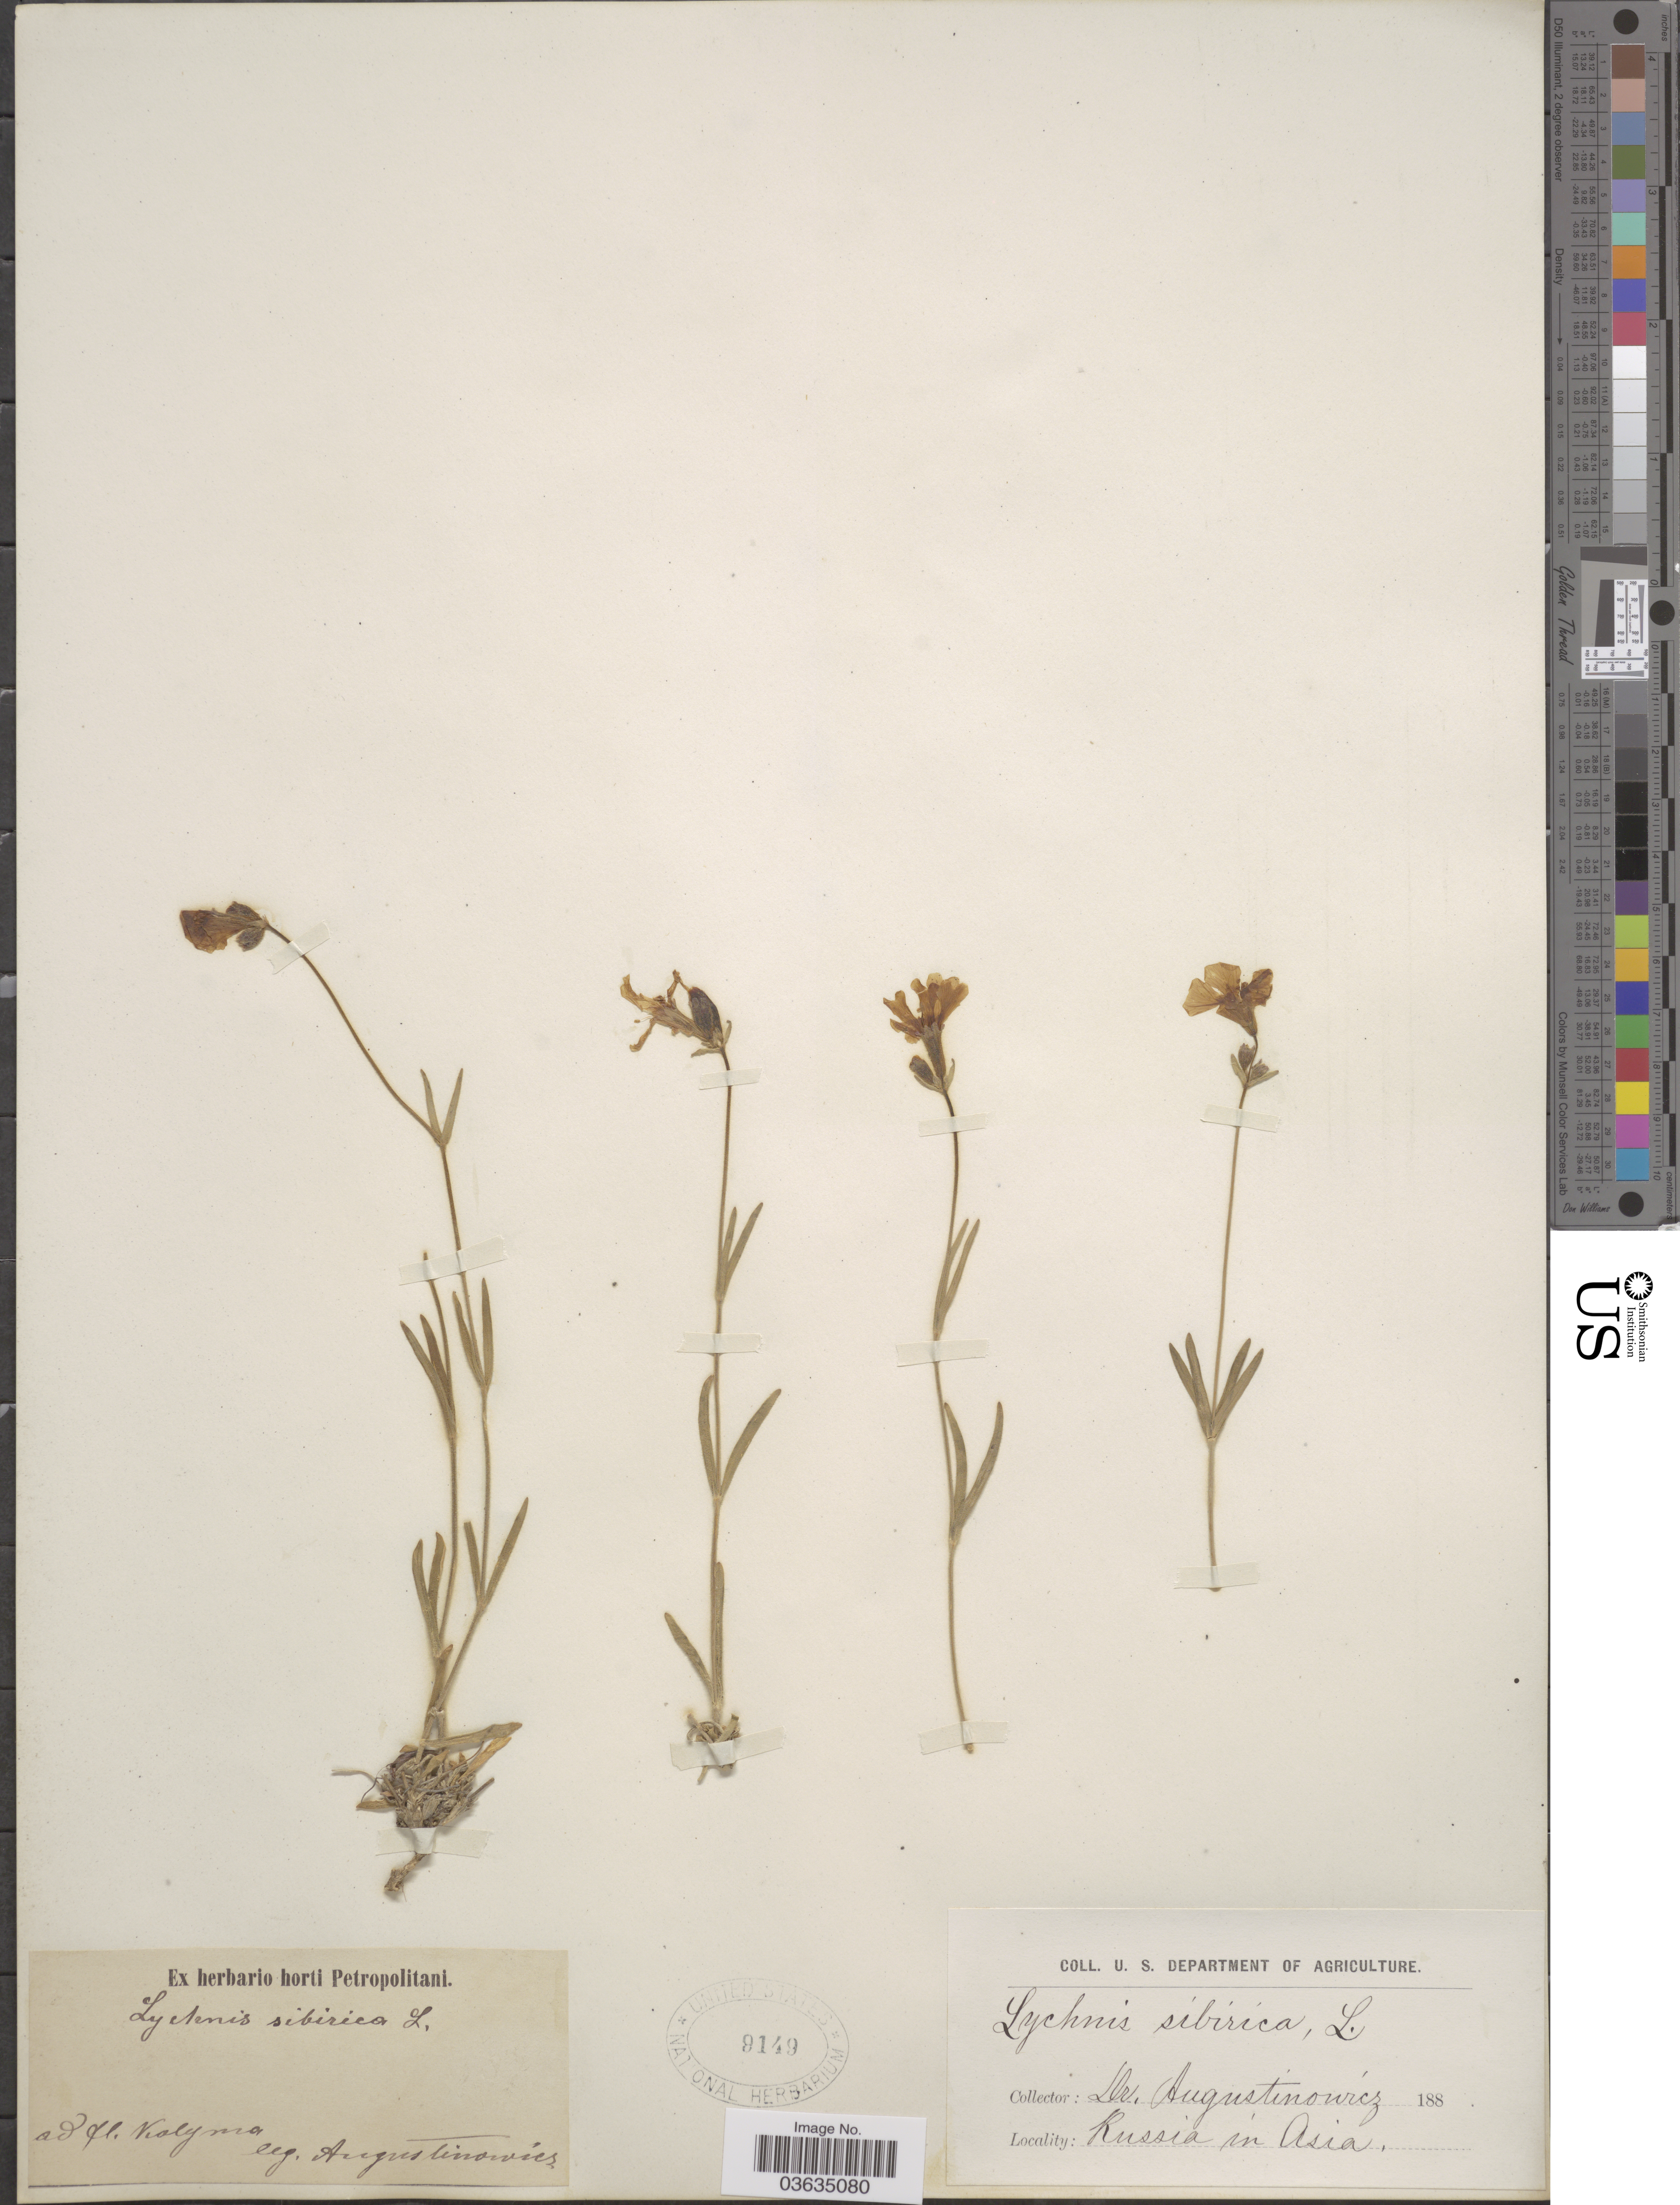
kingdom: Plantae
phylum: Tracheophyta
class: Magnoliopsida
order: Caryophyllales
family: Caryophyllaceae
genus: Silene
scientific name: Silene orientalimongolica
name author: Kozhevn.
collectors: Augustinowicz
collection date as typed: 188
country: Russian Federation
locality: Ad fl. Kalyma, Russia in Asia.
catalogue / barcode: US 9149